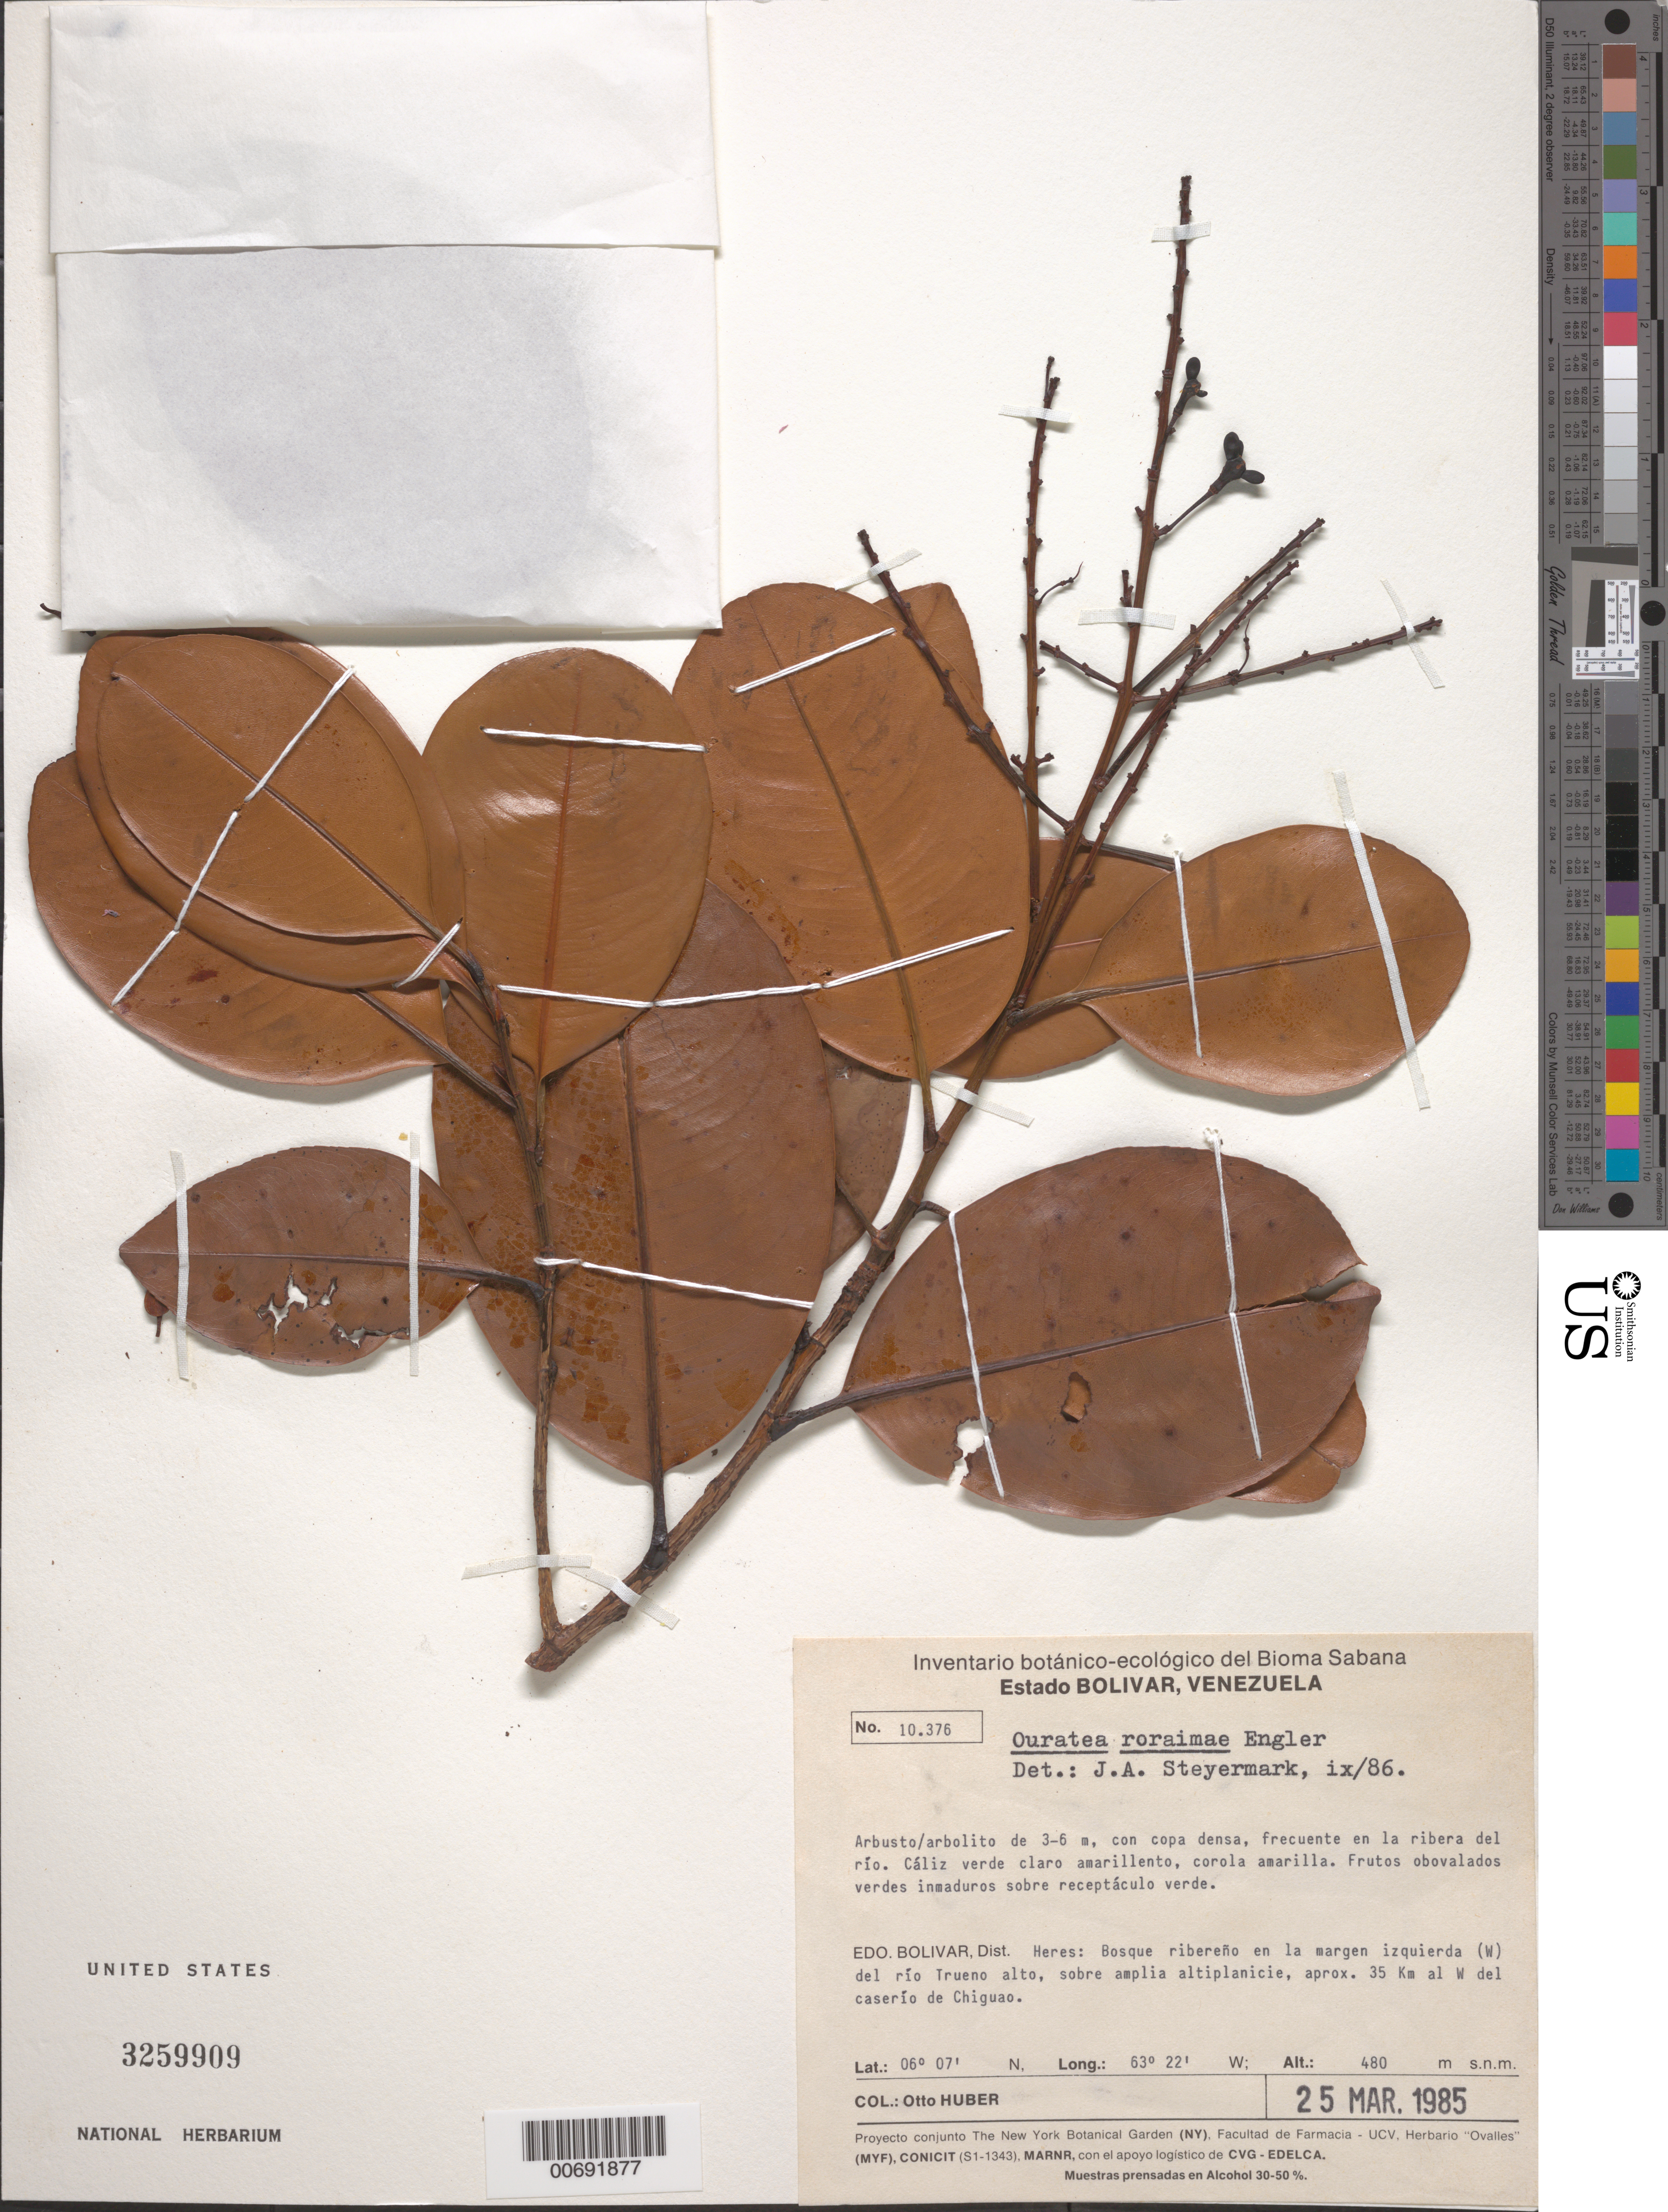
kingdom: Plantae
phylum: Tracheophyta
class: Magnoliopsida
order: Malpighiales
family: Ochnaceae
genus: Ouratea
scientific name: Ouratea roraimae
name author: Engl.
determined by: Steyermark, Julian A., (VEN)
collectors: O. Huber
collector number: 10376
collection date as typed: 25-Mar-85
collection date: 1985-03-25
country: Venezuela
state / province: Bolívar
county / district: Heres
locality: Río Trueno, 35 km W del caserío de Chiguao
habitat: En la ribera del rio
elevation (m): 480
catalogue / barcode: US 3259909